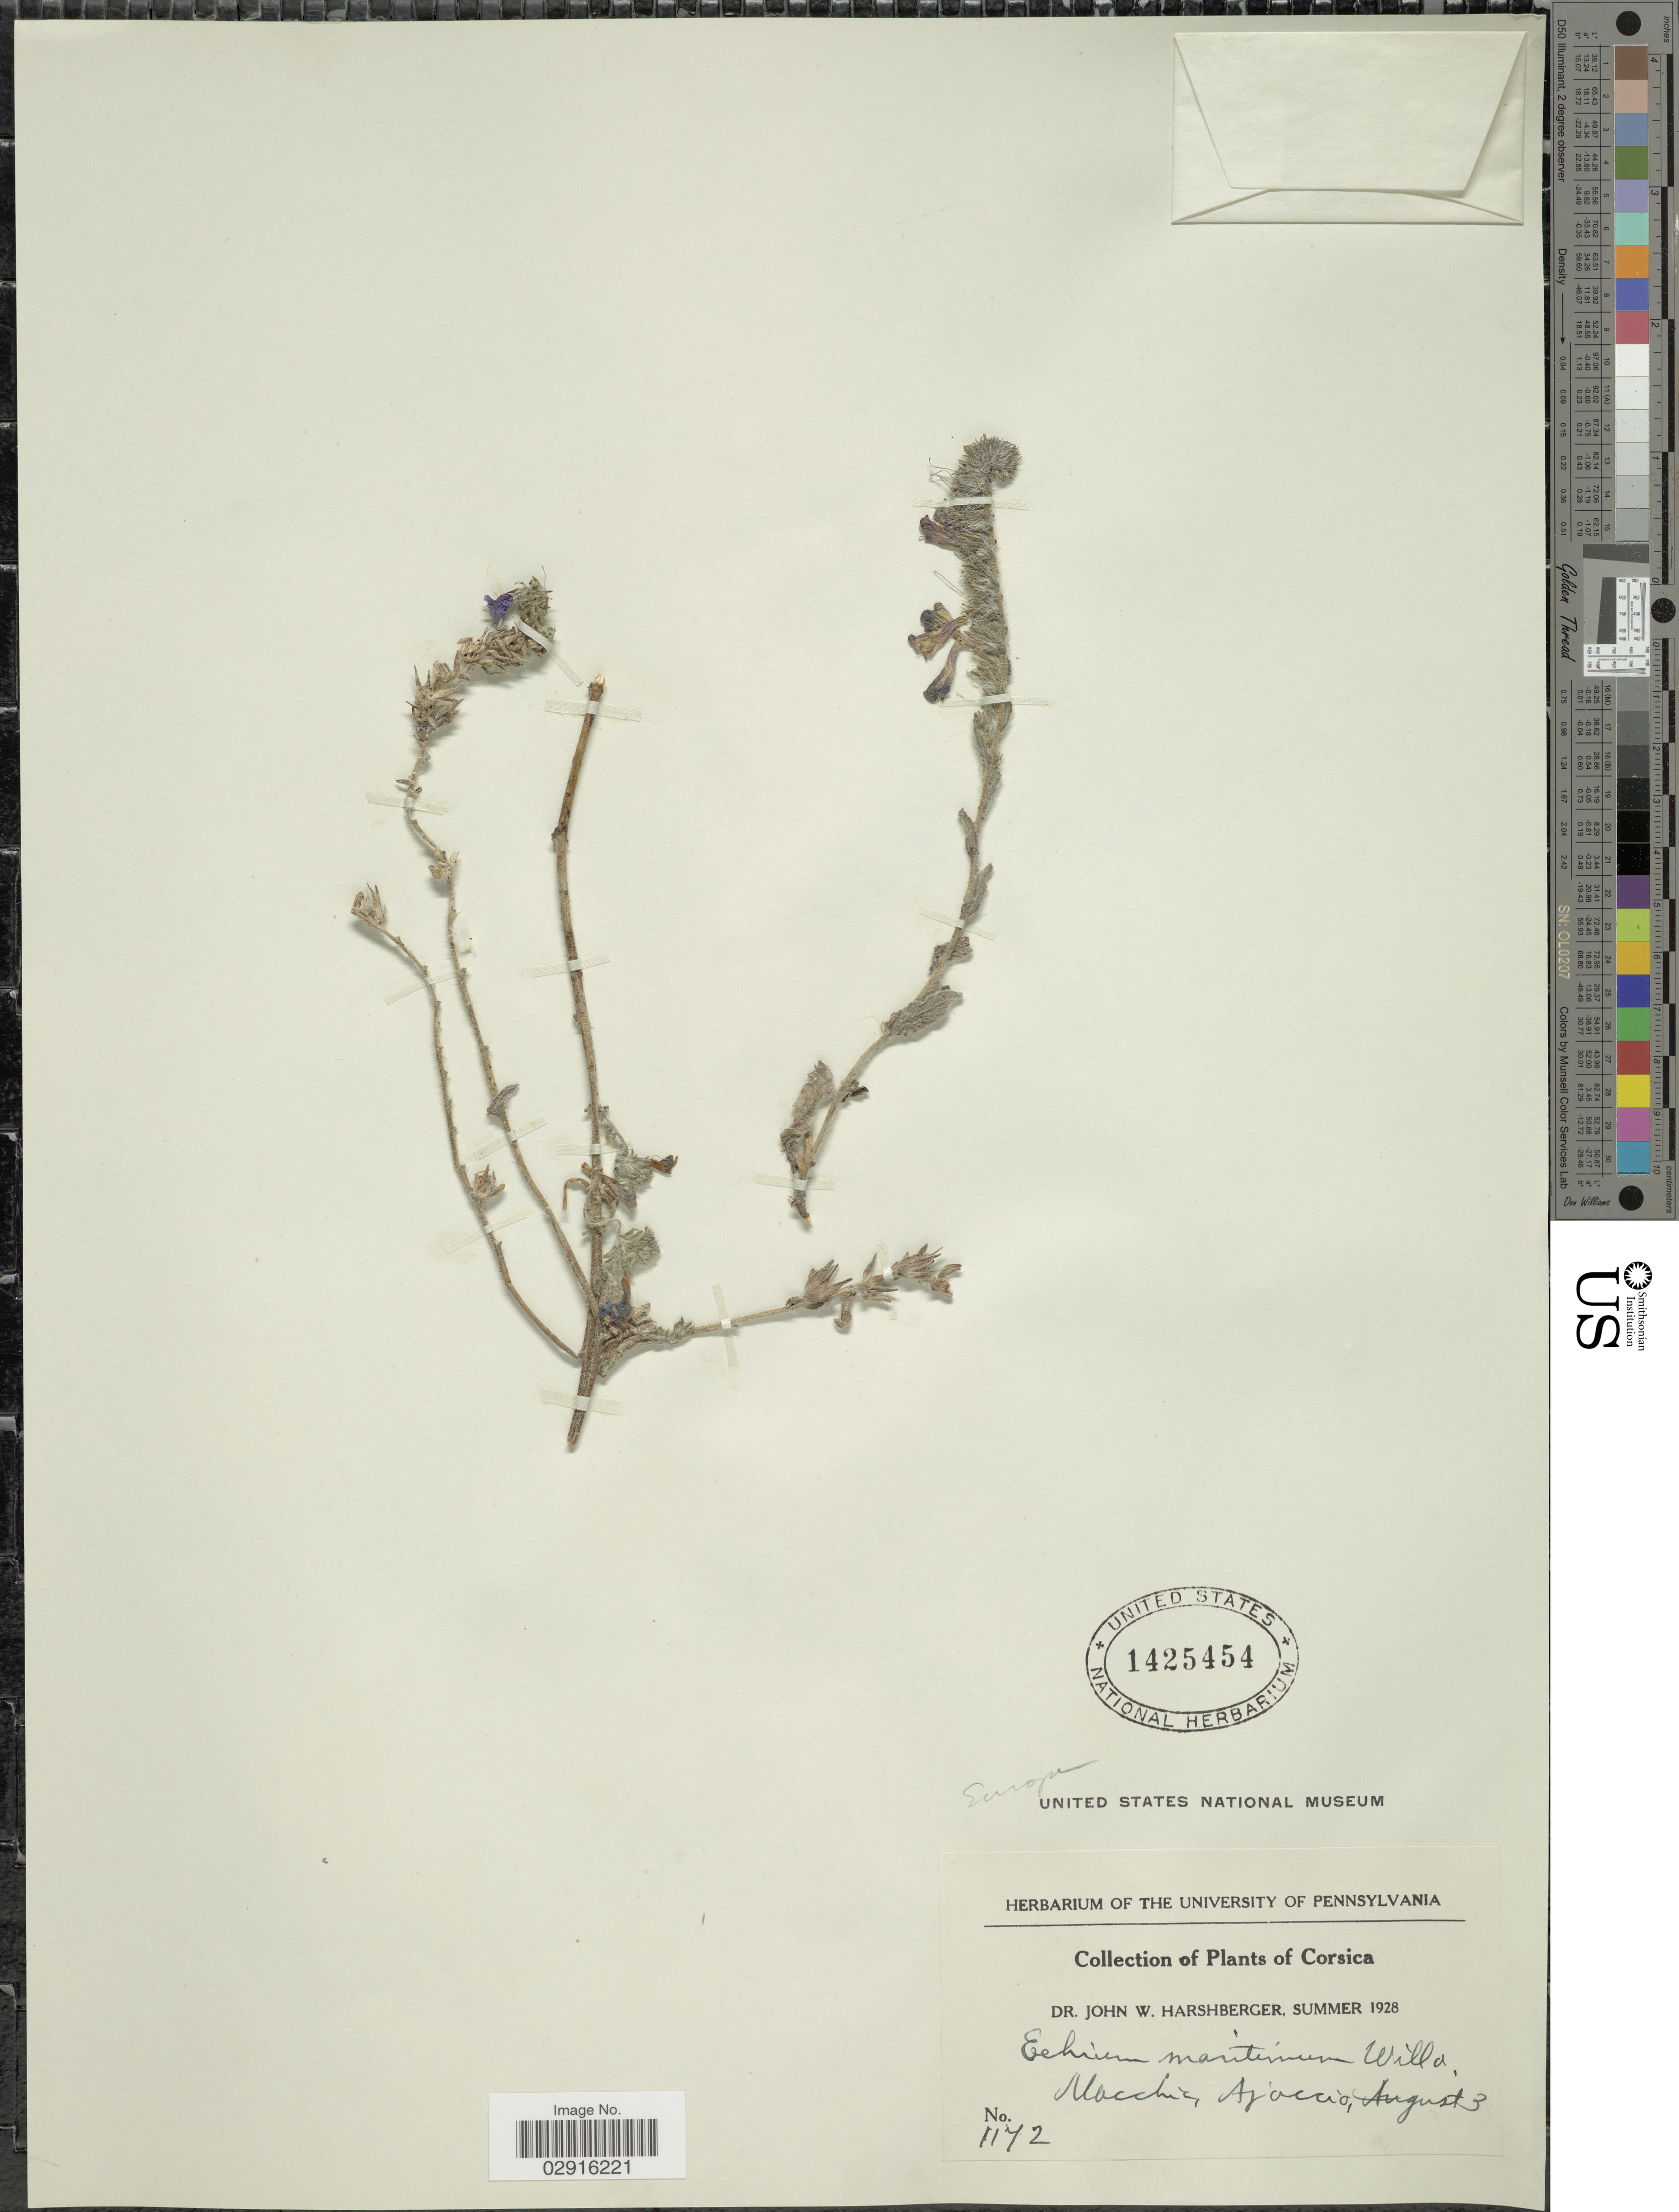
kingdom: Plantae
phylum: Tracheophyta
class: Magnoliopsida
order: Boraginales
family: Boraginaceae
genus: Echium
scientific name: Echium maritimum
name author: Willd.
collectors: J. W. Harshberger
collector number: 1172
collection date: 1928-08-03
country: France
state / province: Corsica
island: Corse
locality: Macchia Ajaccio.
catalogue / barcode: US 1425454